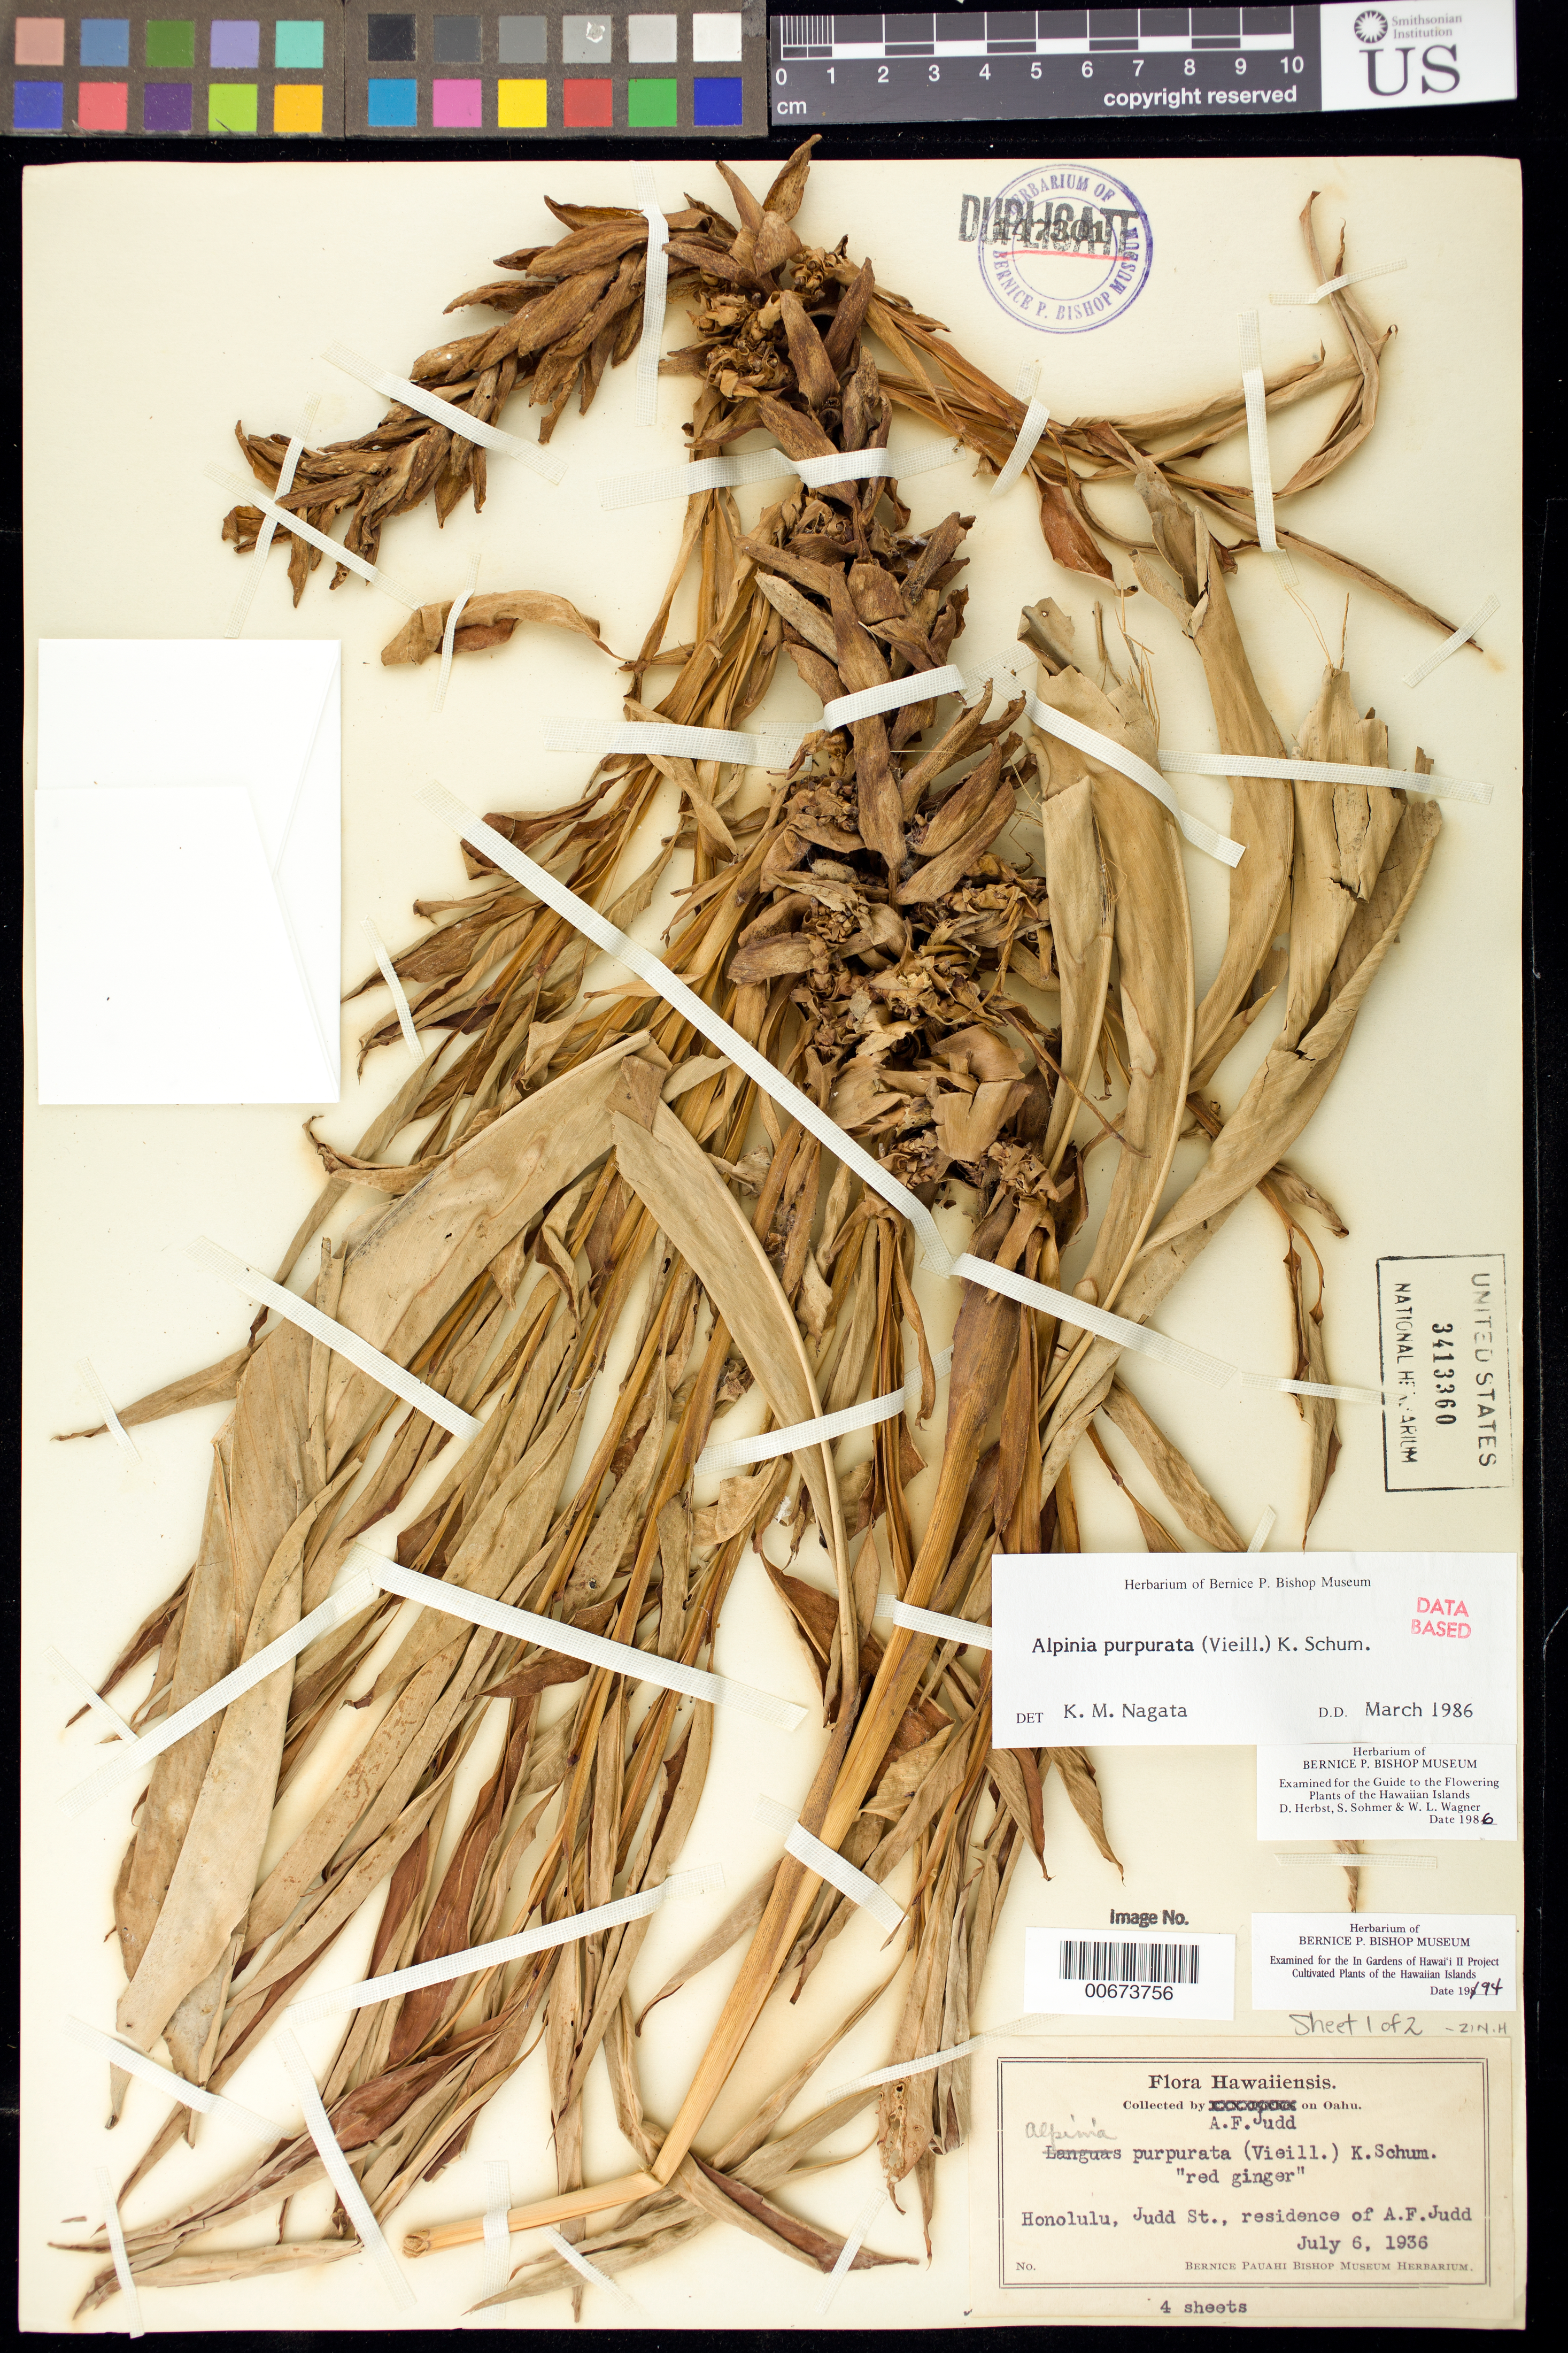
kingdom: Plantae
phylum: Tracheophyta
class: Liliopsida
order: Zingiberales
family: Zingiberaceae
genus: Alpinia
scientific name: Alpinia purpurata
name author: (Veill.) K. Schum.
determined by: Nagata, K. M.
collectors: A. Judd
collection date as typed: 6 Jul 1936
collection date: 1936-07-06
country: United States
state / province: Hawaii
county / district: Honolulu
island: Oahu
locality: Honolulu, Judd St , residence of A.F. Judd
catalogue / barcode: US 3413360